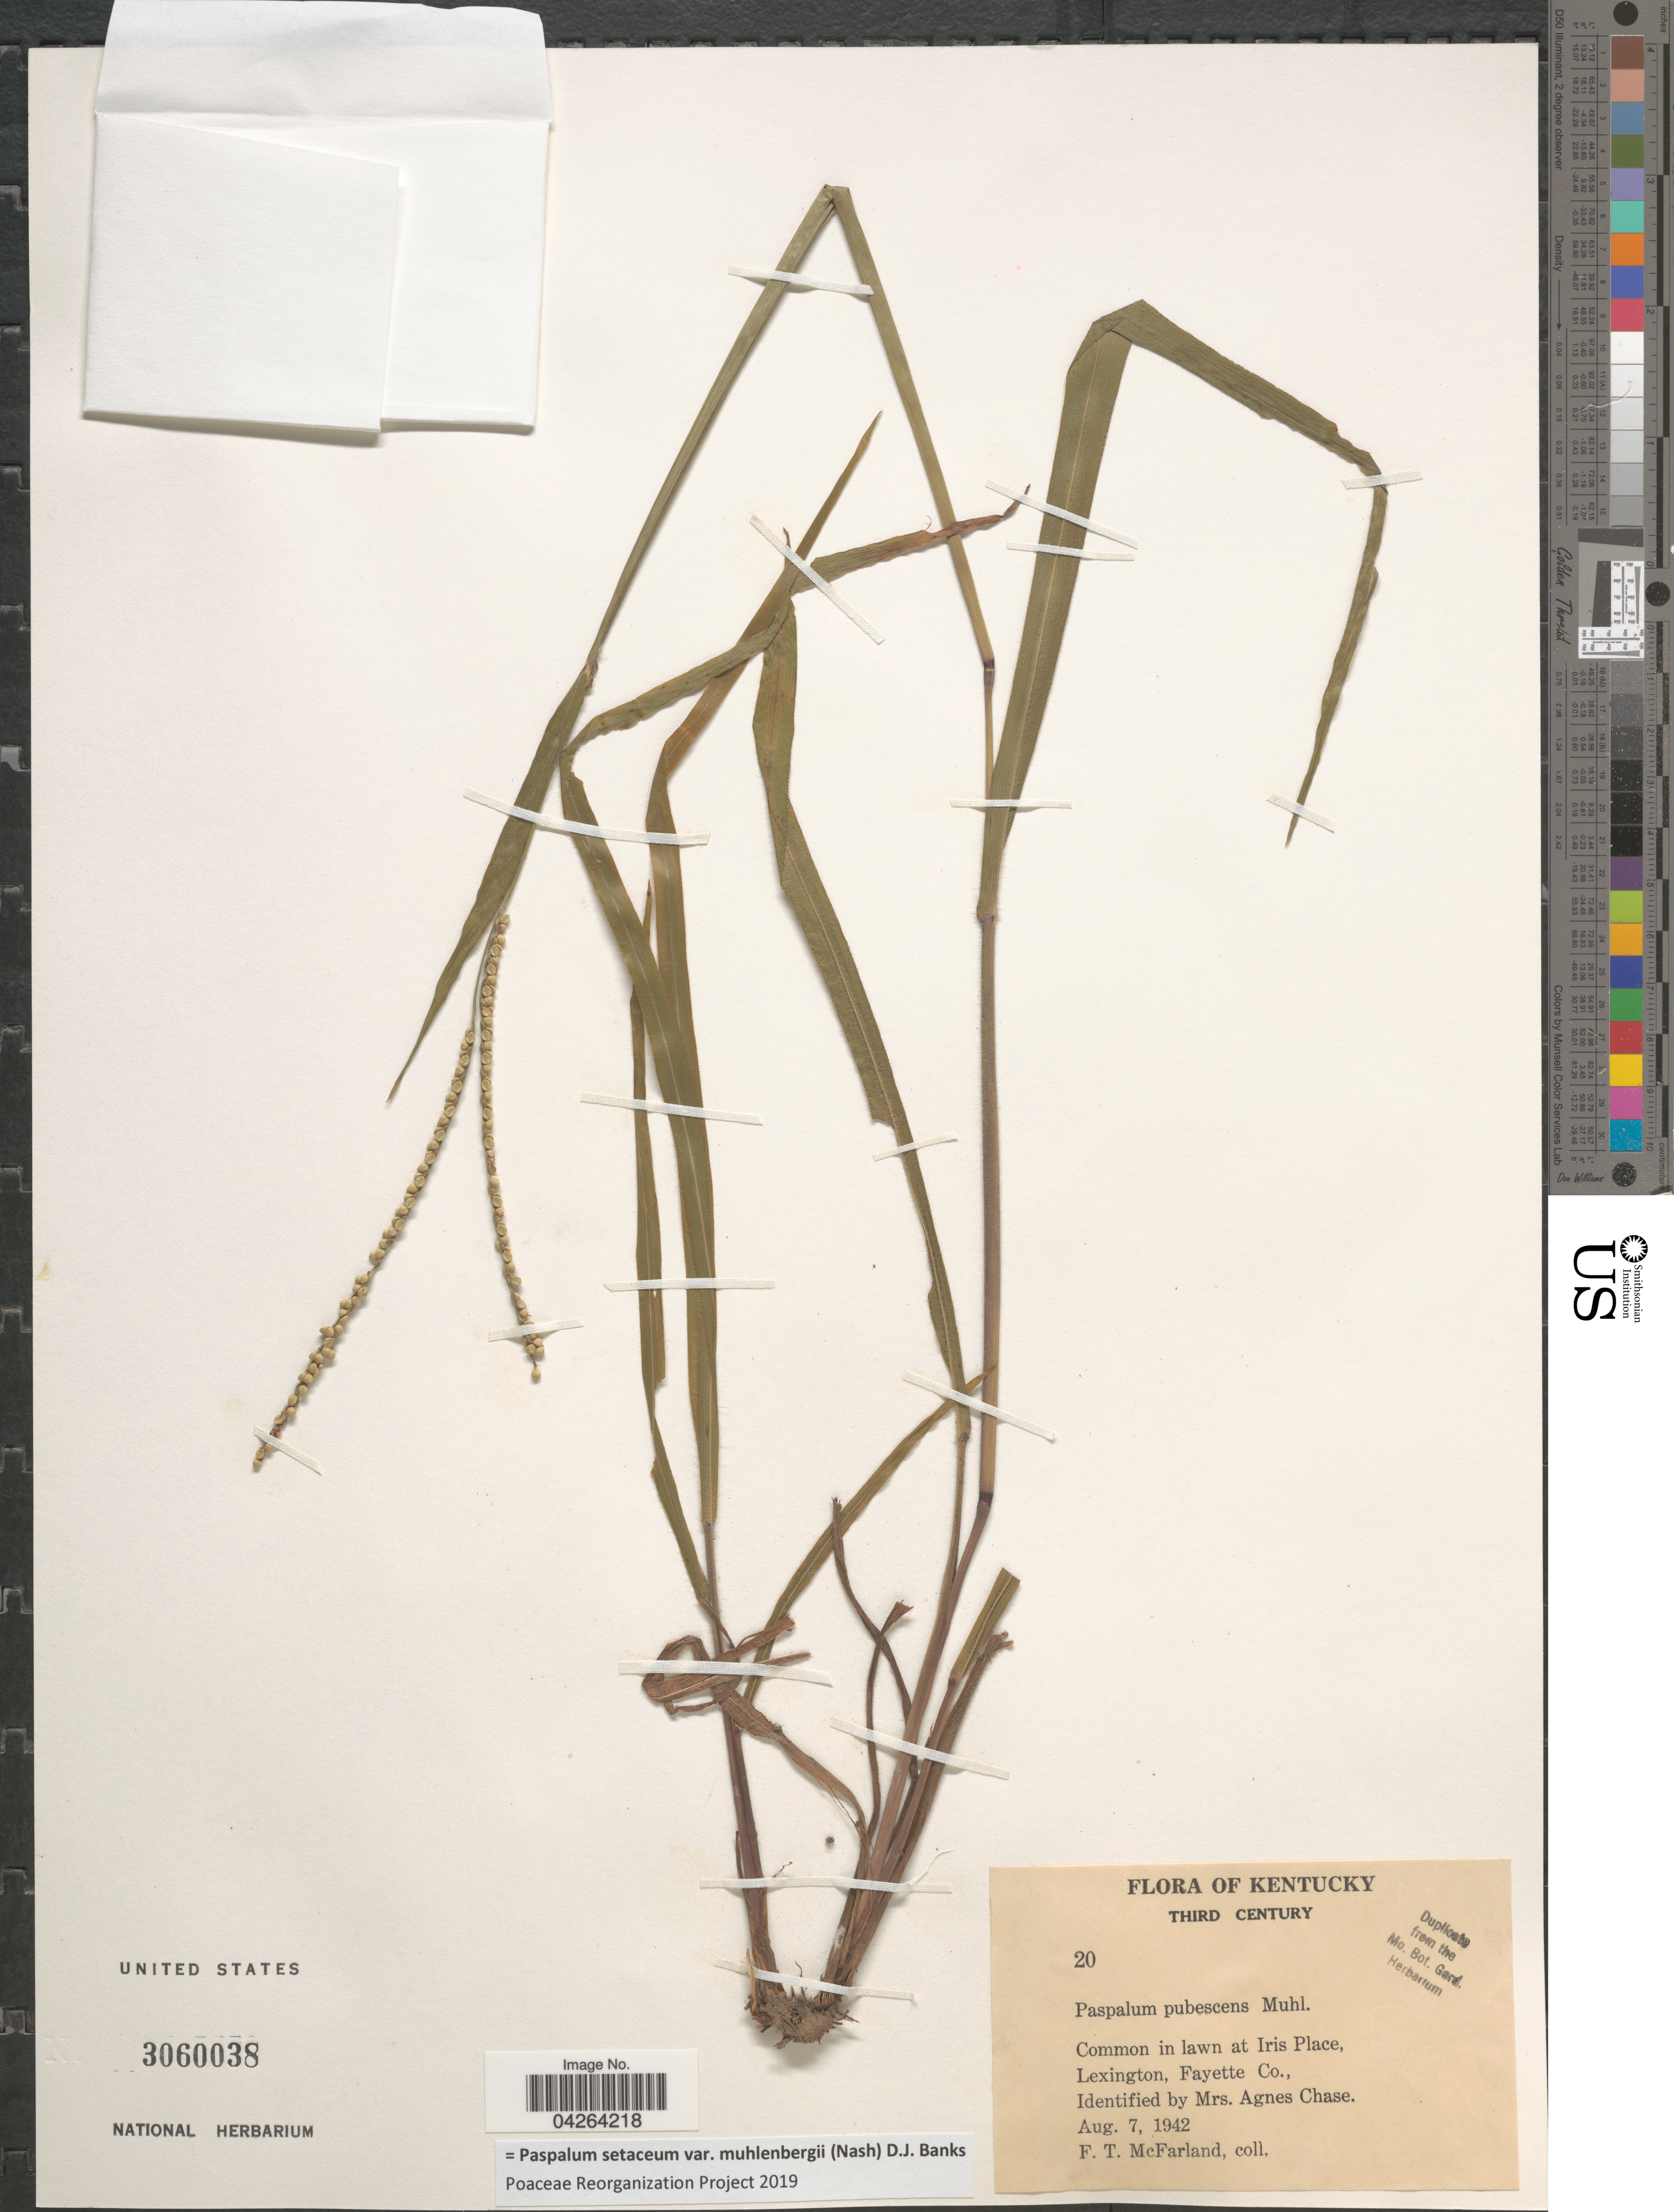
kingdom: Plantae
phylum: Tracheophyta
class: Liliopsida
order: Poales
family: Poaceae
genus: Paspalum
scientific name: Paspalum setaceum var. muhlenbergii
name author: (Nash) D.J. Banks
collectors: F. McFarland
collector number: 20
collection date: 1942-08-07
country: United States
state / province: Kentucky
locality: Third Century [unsure placement] Common in lawn at Iris Place, Lexington, Fayette Co.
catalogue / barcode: US 3060038